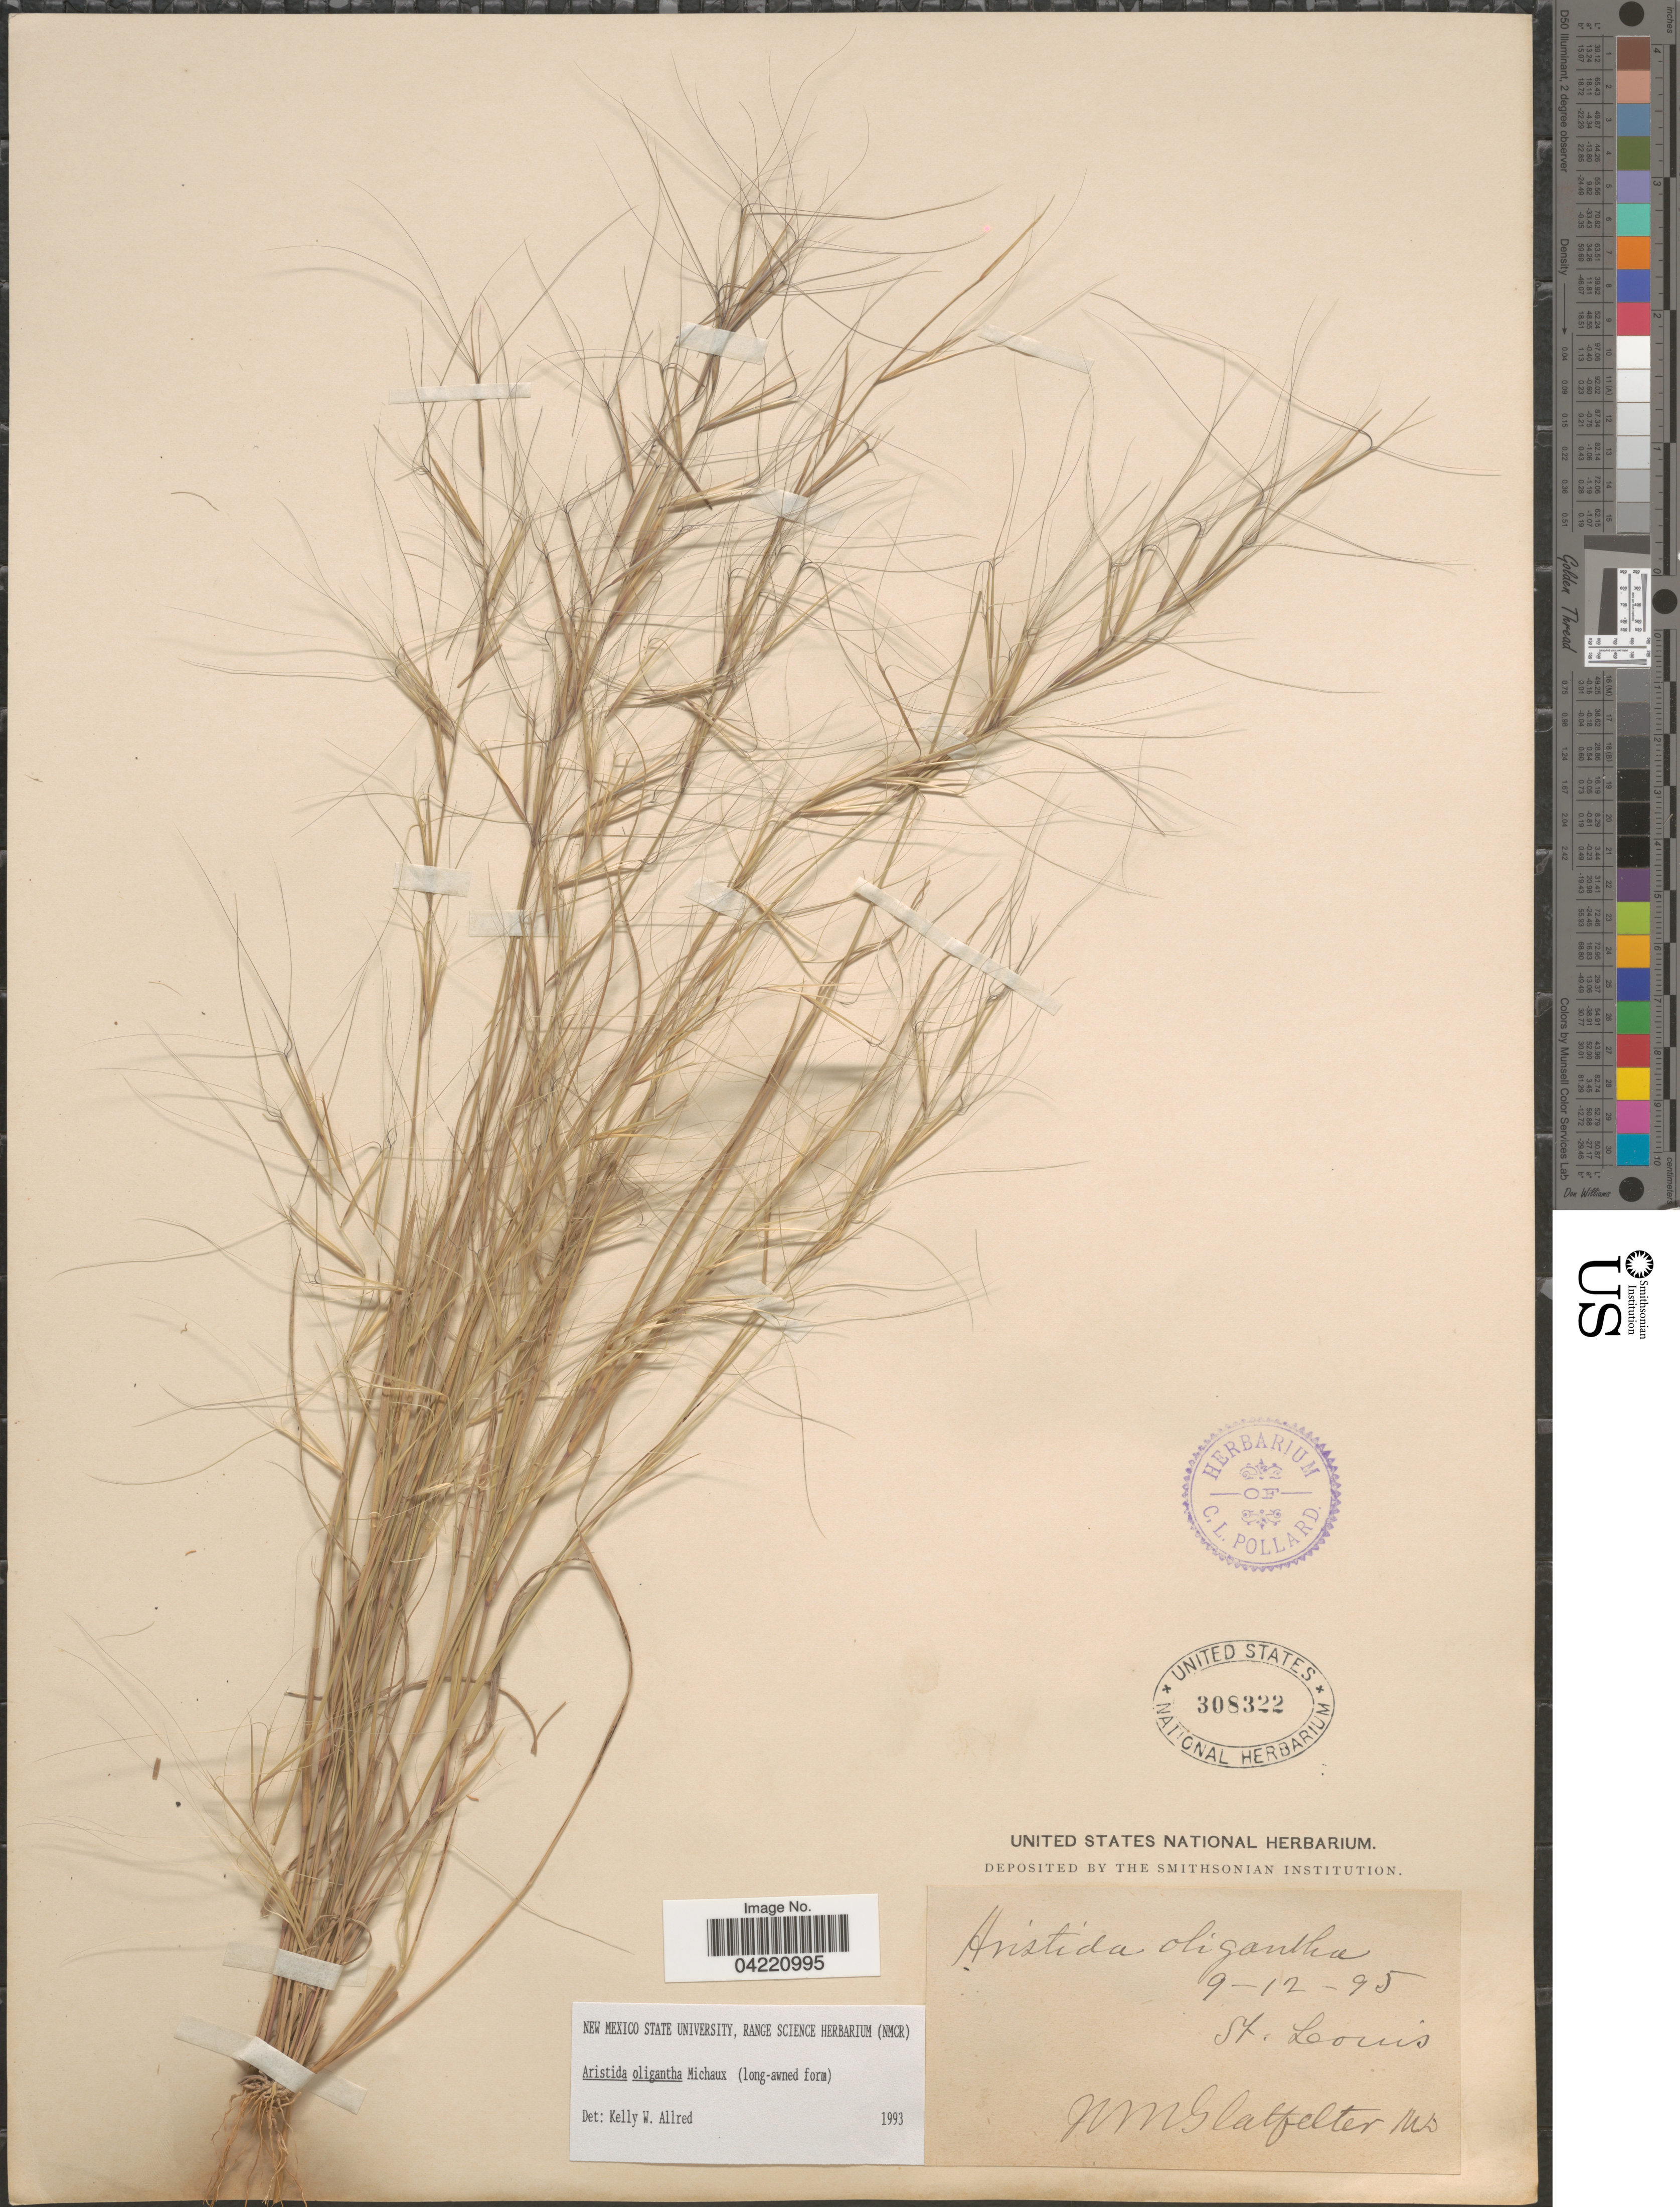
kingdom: Plantae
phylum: Tracheophyta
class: Liliopsida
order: Poales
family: Poaceae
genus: Aristida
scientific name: Aristida oligantha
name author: Michx.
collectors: N. M. Glatfelter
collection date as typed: Transcribed d/m/y: 12/9/95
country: United States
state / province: Missouri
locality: St. Louis.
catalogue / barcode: US 308322